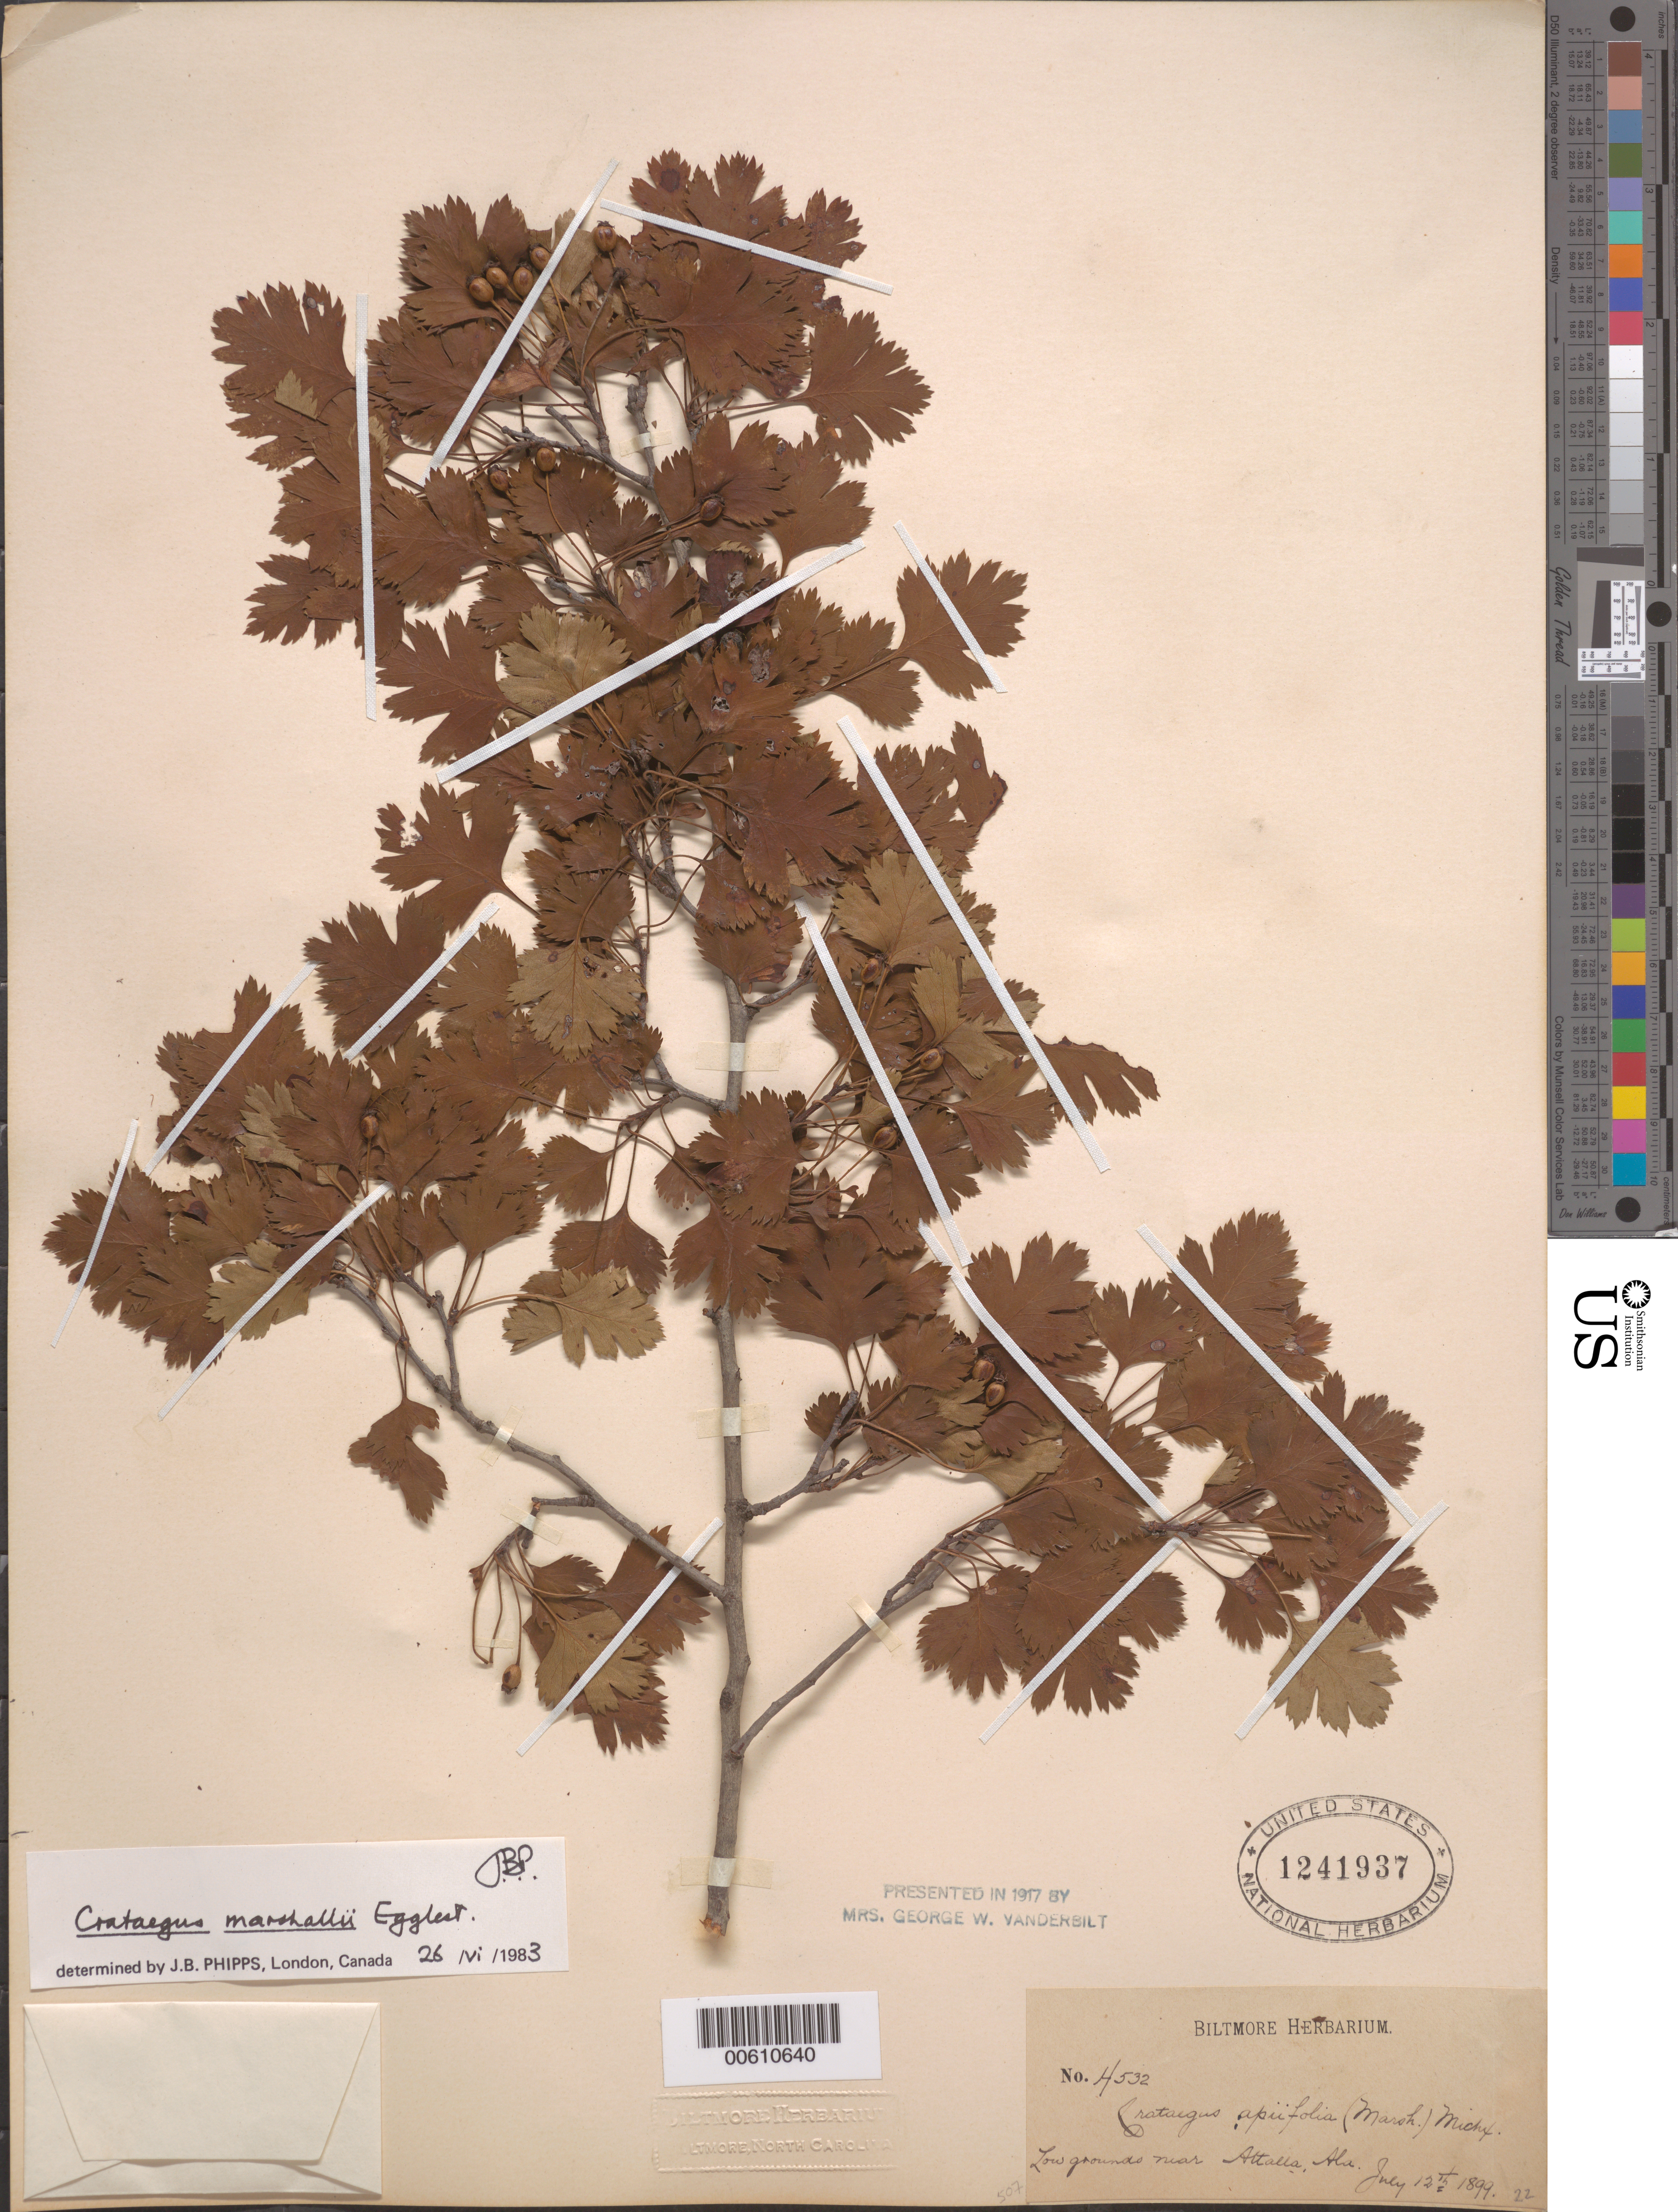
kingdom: Plantae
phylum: Tracheophyta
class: Magnoliopsida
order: Rosales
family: Rosaceae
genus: Crataegus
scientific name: Crataegus marshallii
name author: Eggl.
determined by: Phipps, James B., (UWO), University of Western Ontario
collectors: ex herb. Biltmore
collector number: H532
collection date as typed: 12 Jul 1899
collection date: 1899-07-12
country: United States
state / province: Alabama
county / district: Etowah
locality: near Altalla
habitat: Low grounds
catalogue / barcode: US 1241937